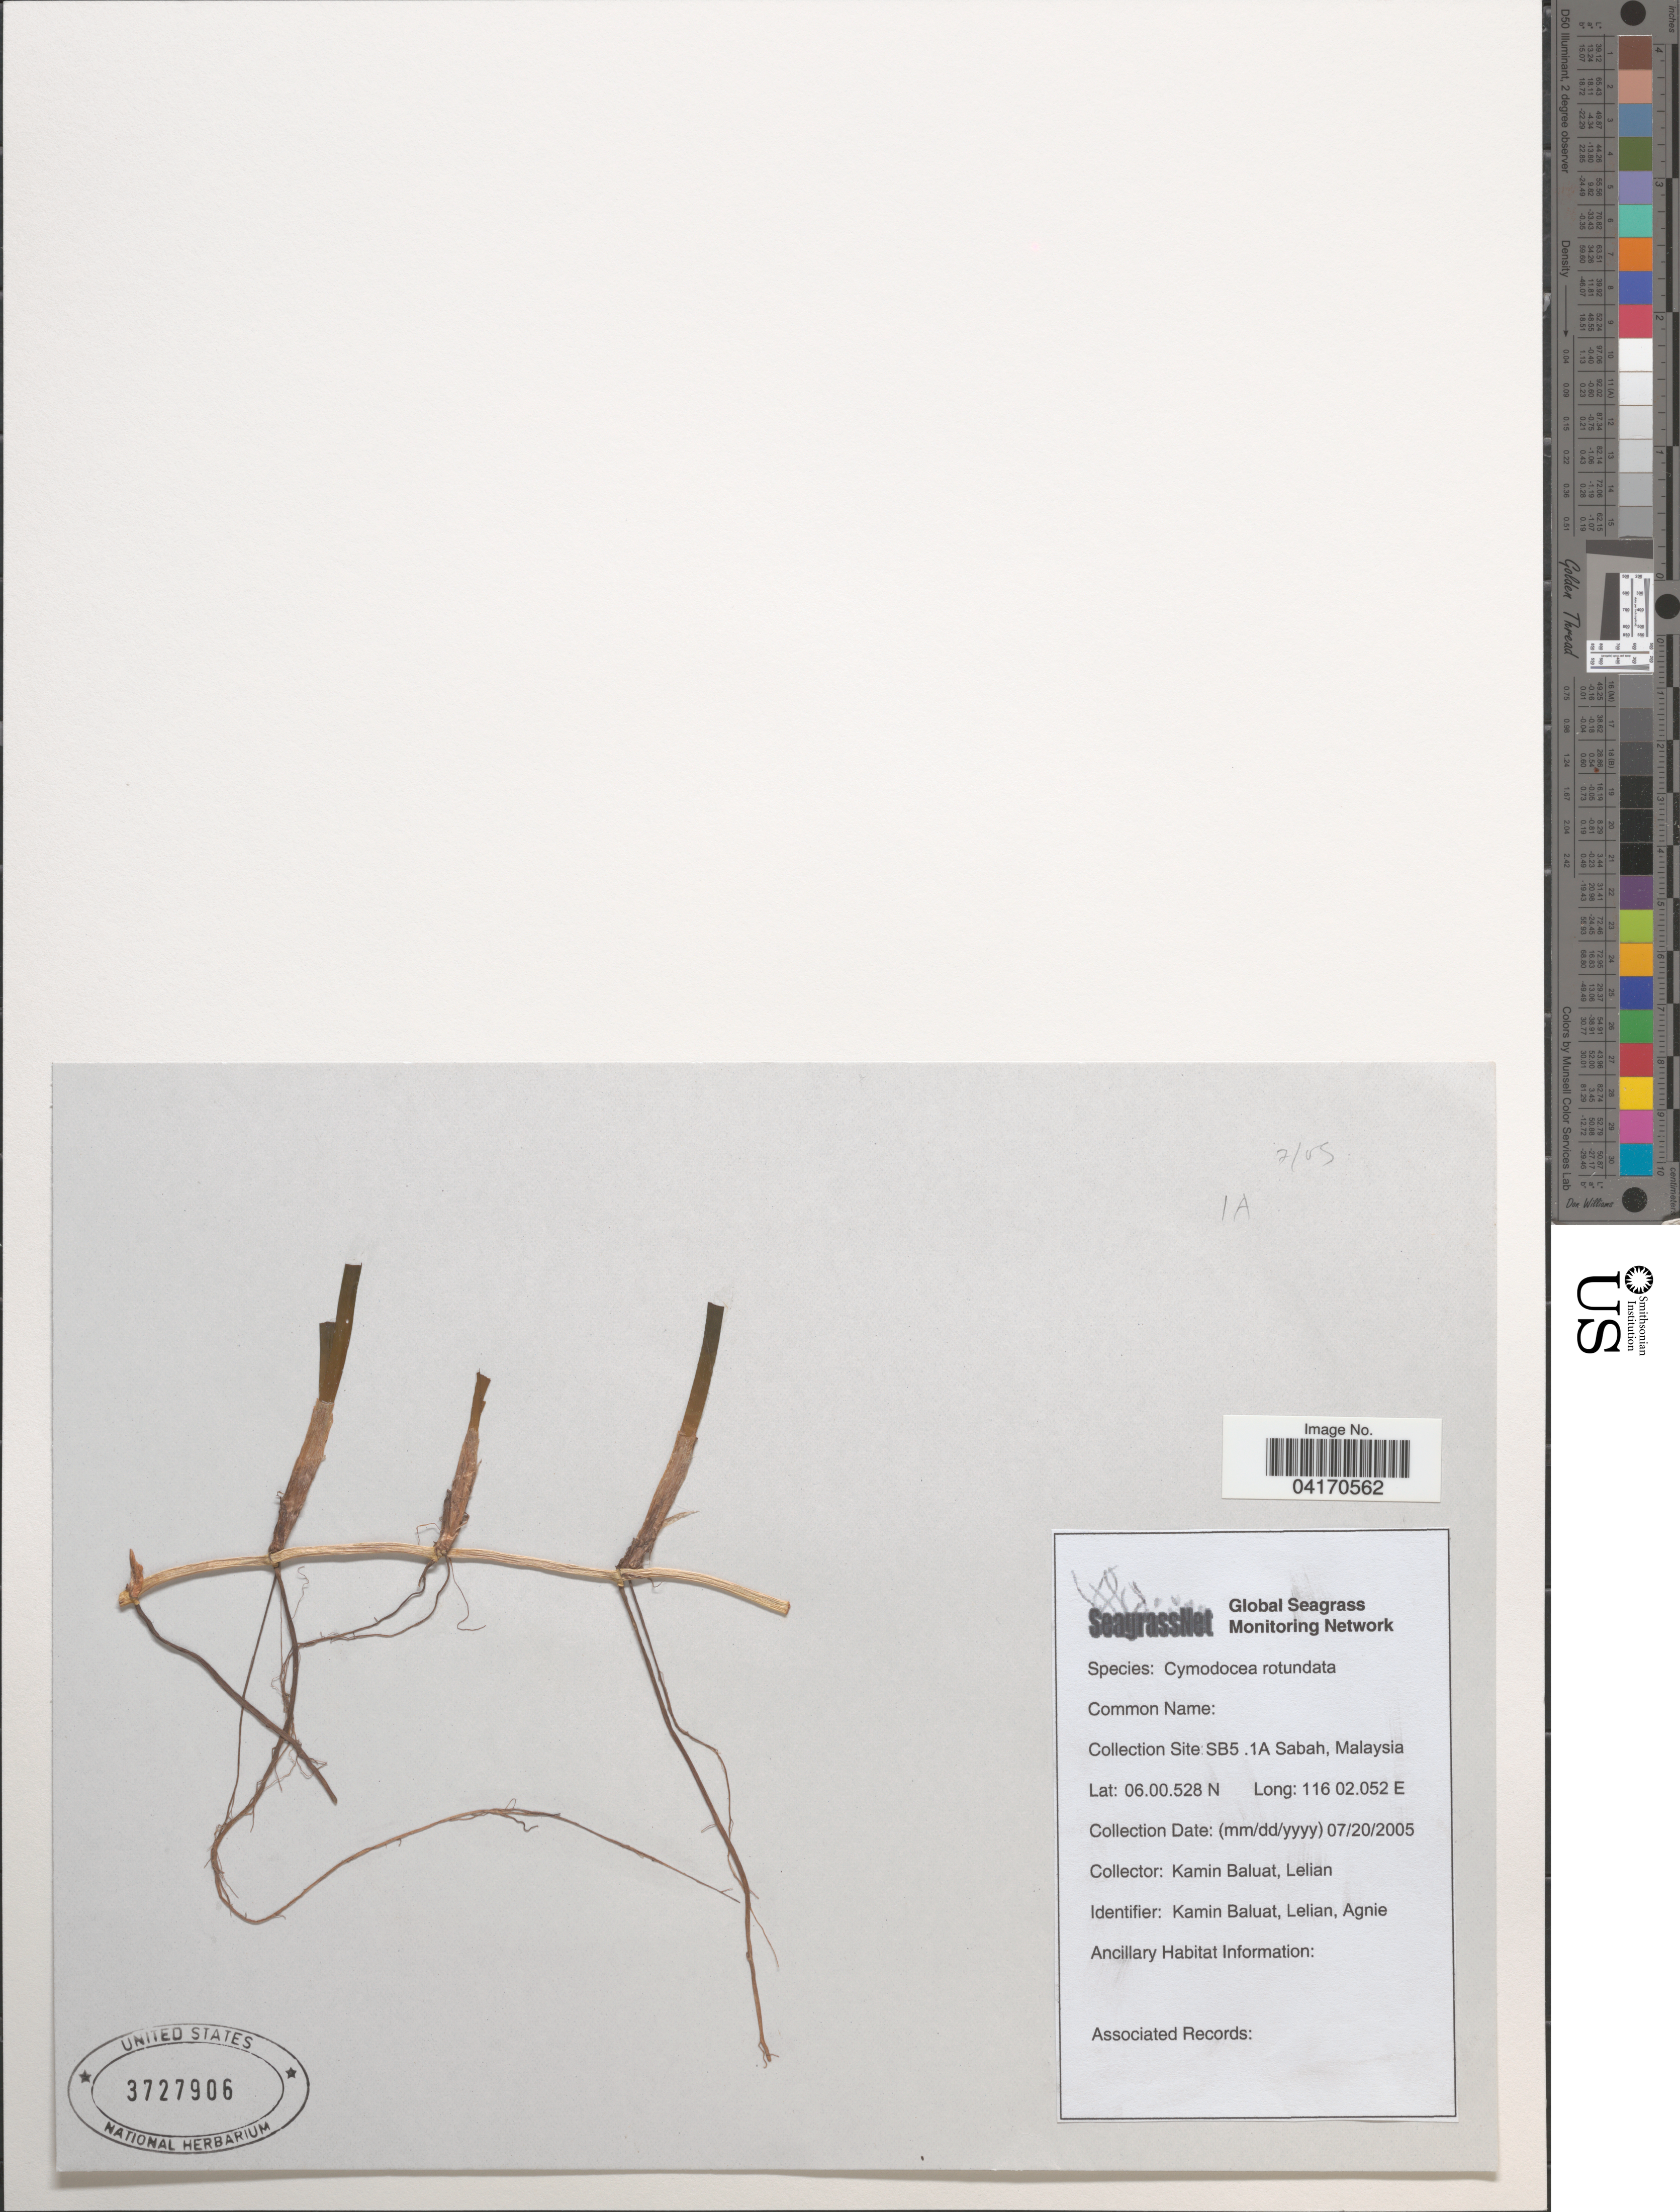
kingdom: Plantae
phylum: Tracheophyta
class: Liliopsida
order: Alismatales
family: Cymodoceaceae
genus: Cymodocea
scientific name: Cymodocea rotundata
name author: Asch. & Schweinf.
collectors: K. Baluat & Lelian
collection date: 2005-07-20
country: Malaysia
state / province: Sabah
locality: Collection Site: SB5 .1A.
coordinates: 06.00.528, 116 02.052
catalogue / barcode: US 3727906